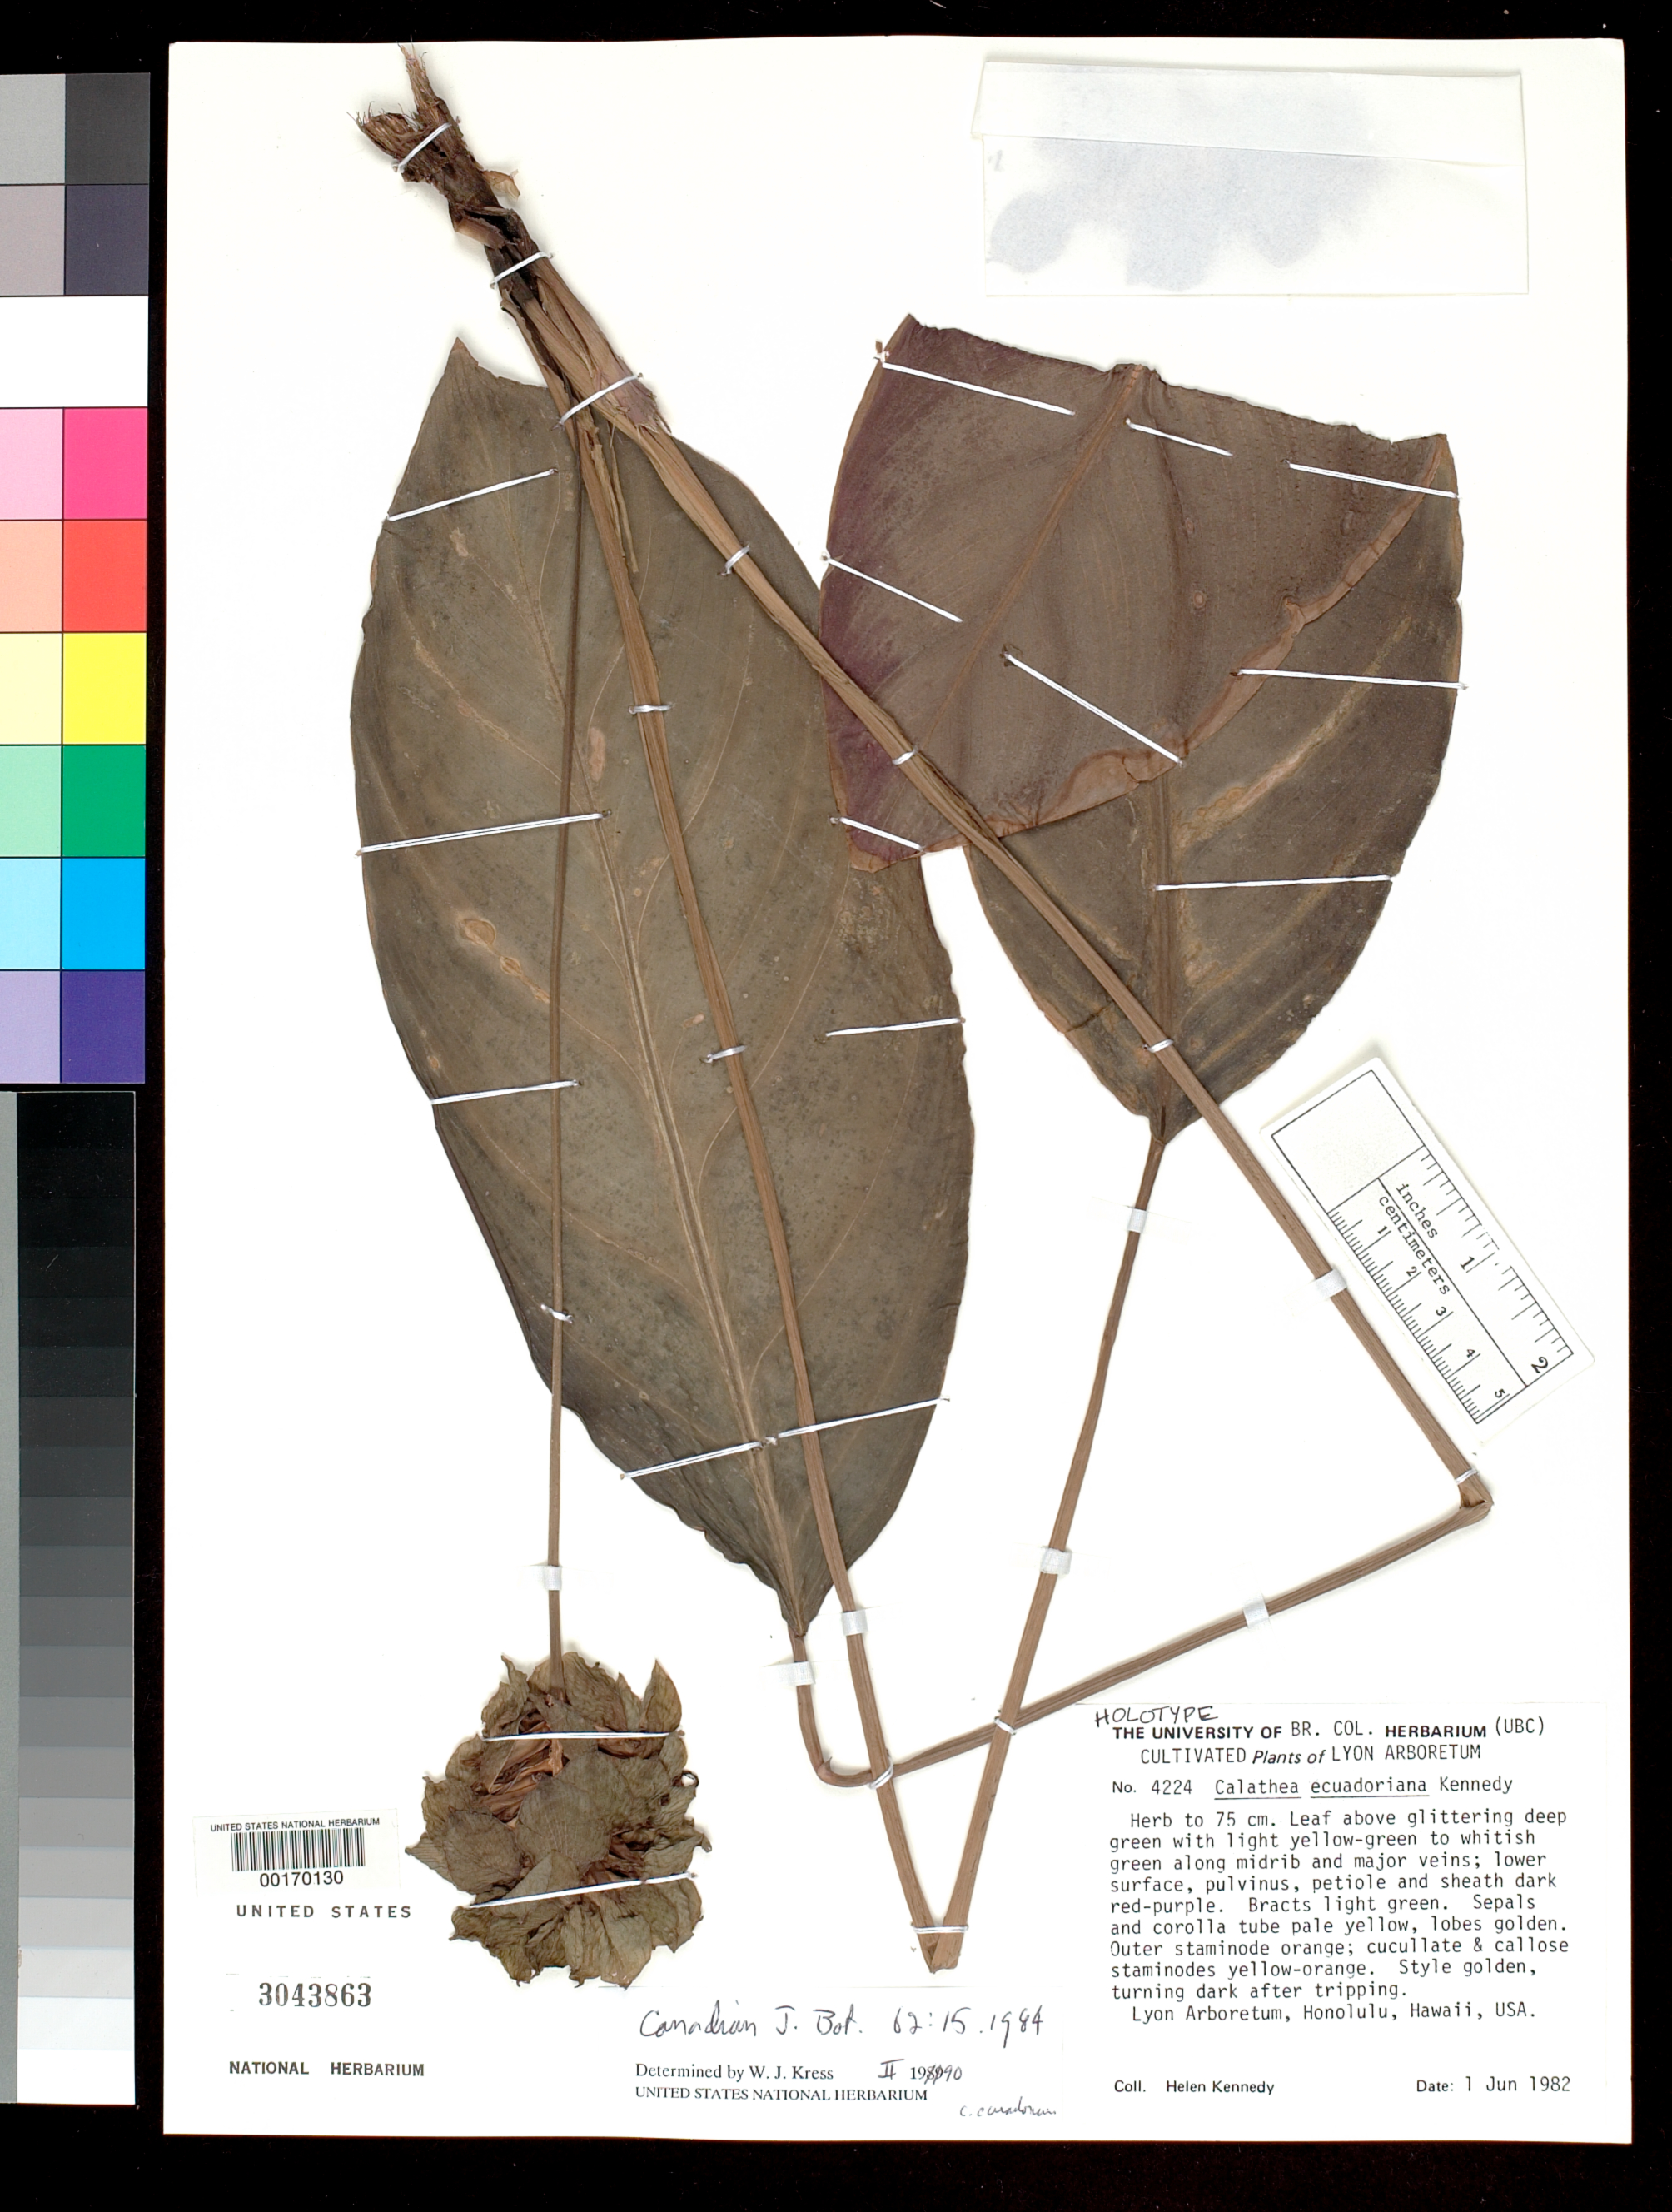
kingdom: Plantae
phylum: Tracheophyta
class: Liliopsida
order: Zingiberales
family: Marantaceae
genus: Calathea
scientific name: Calathea ecuadoriana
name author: H. Kenn.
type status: Holotype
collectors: H. Kennedy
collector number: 4224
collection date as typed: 01 Jun 1982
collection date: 1982-06-01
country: Ecuador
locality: Cultivated at Lyon Arboretum.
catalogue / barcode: US 3043863